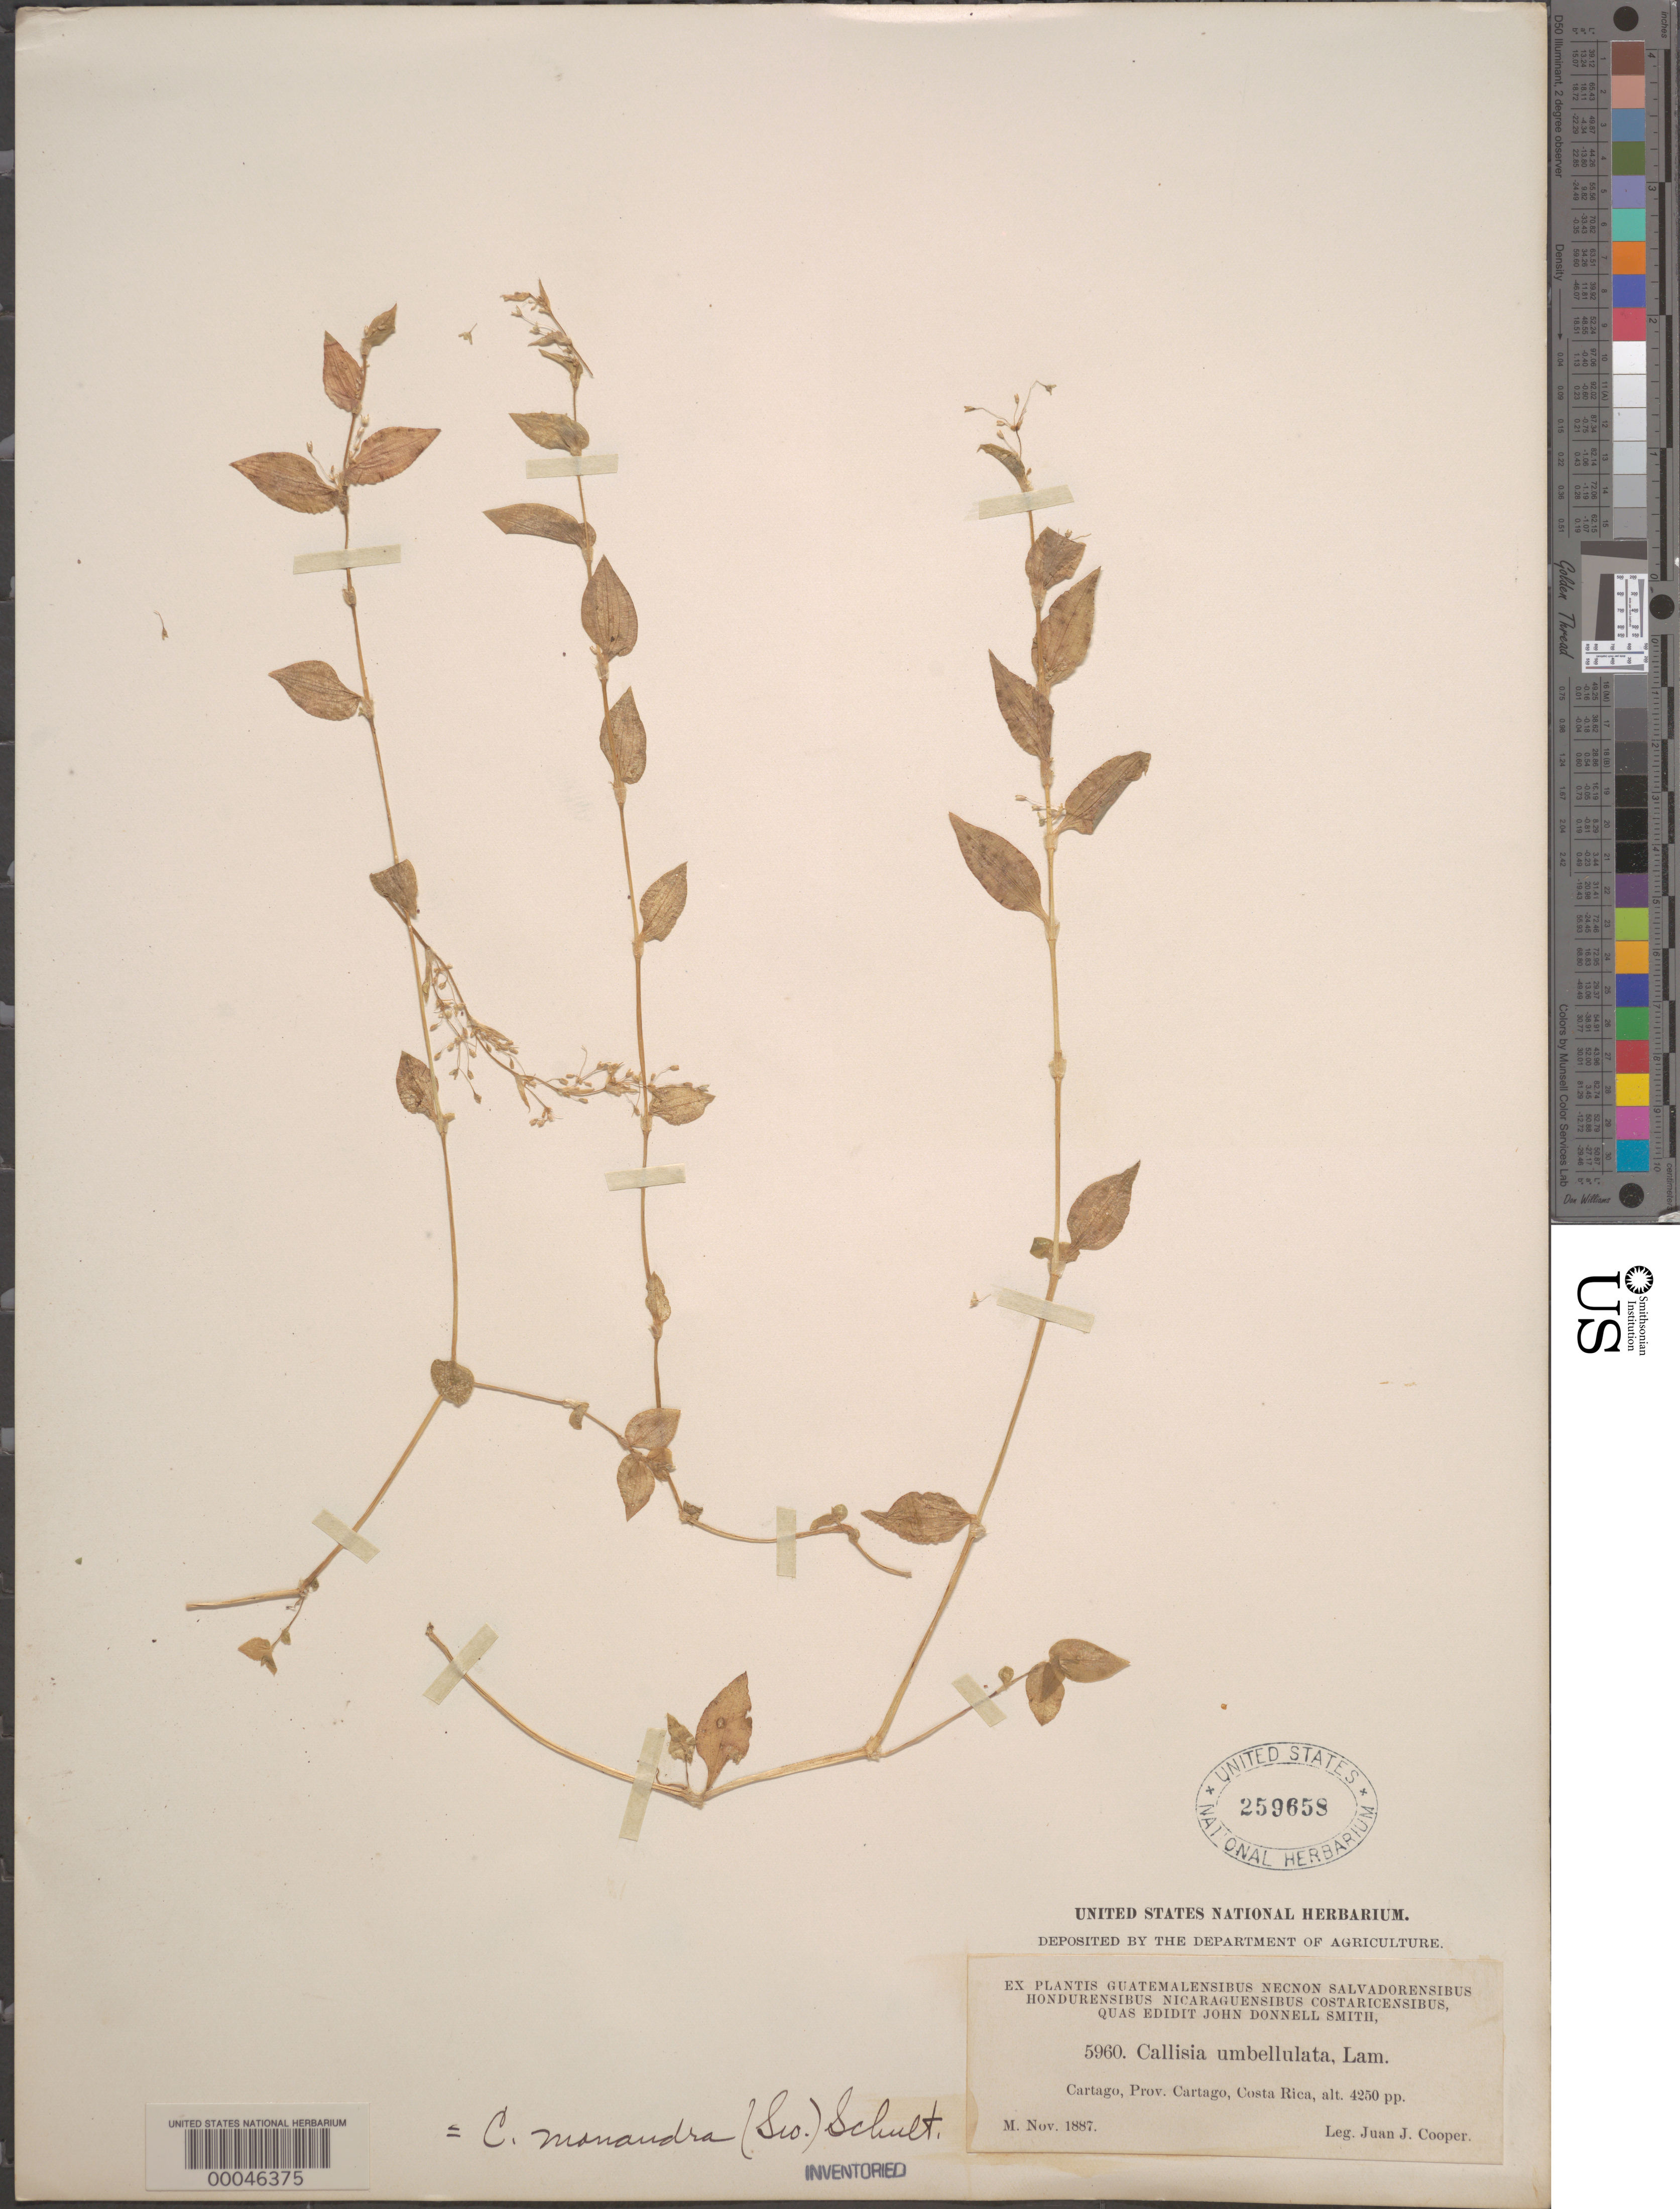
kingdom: Plantae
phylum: Tracheophyta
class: Liliopsida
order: Commelinales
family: Commelinaceae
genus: Callisia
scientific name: Callisia monandra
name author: (Sw.) Schult. & Schult. f.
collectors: J. J. Cooper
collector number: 5960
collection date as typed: Nov 1887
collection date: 1887-11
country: Costa Rica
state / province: Cartago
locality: Cartago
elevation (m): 1296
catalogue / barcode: US 259658